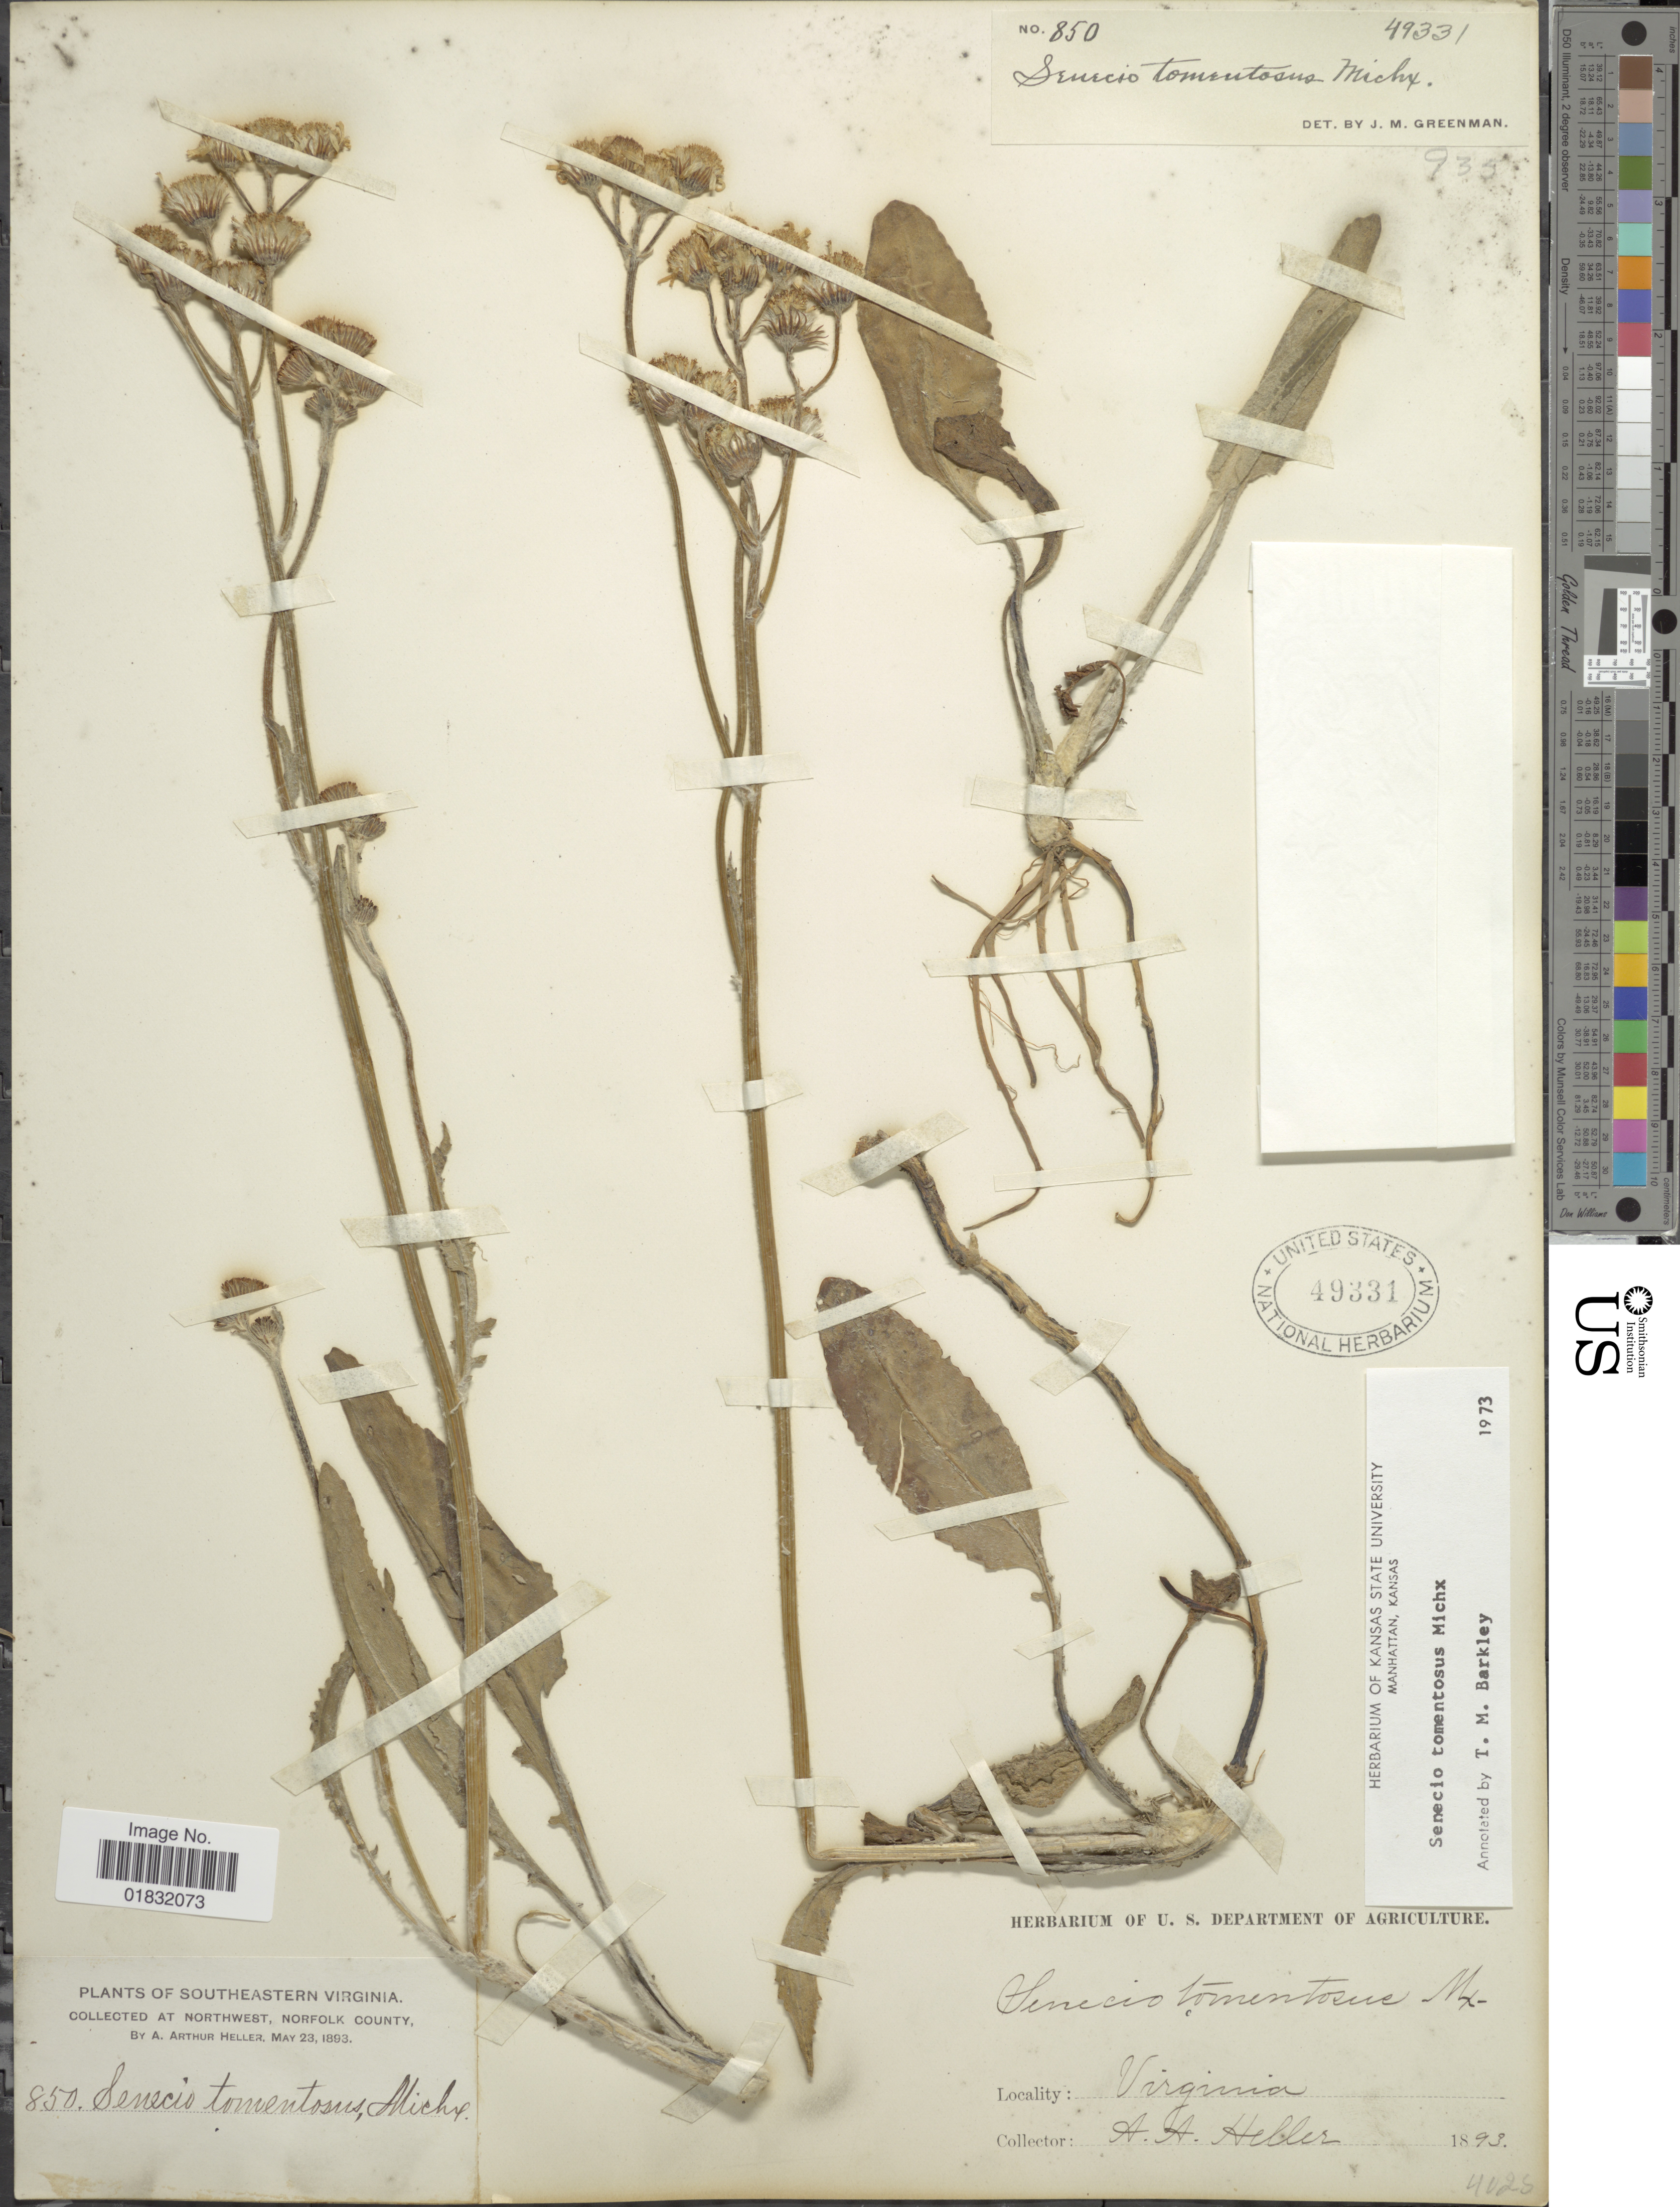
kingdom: Plantae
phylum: Tracheophyta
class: Magnoliopsida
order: Asterales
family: Asteraceae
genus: Packera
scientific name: Packera dubia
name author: (Spreng.) Trock & Mabb.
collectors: A. A. Heller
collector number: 850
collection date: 1893-05-23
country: United States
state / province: Virginia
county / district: City of Norfolk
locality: Southeastern Virginia, At Northwest, Norfolk County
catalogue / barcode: US 49331